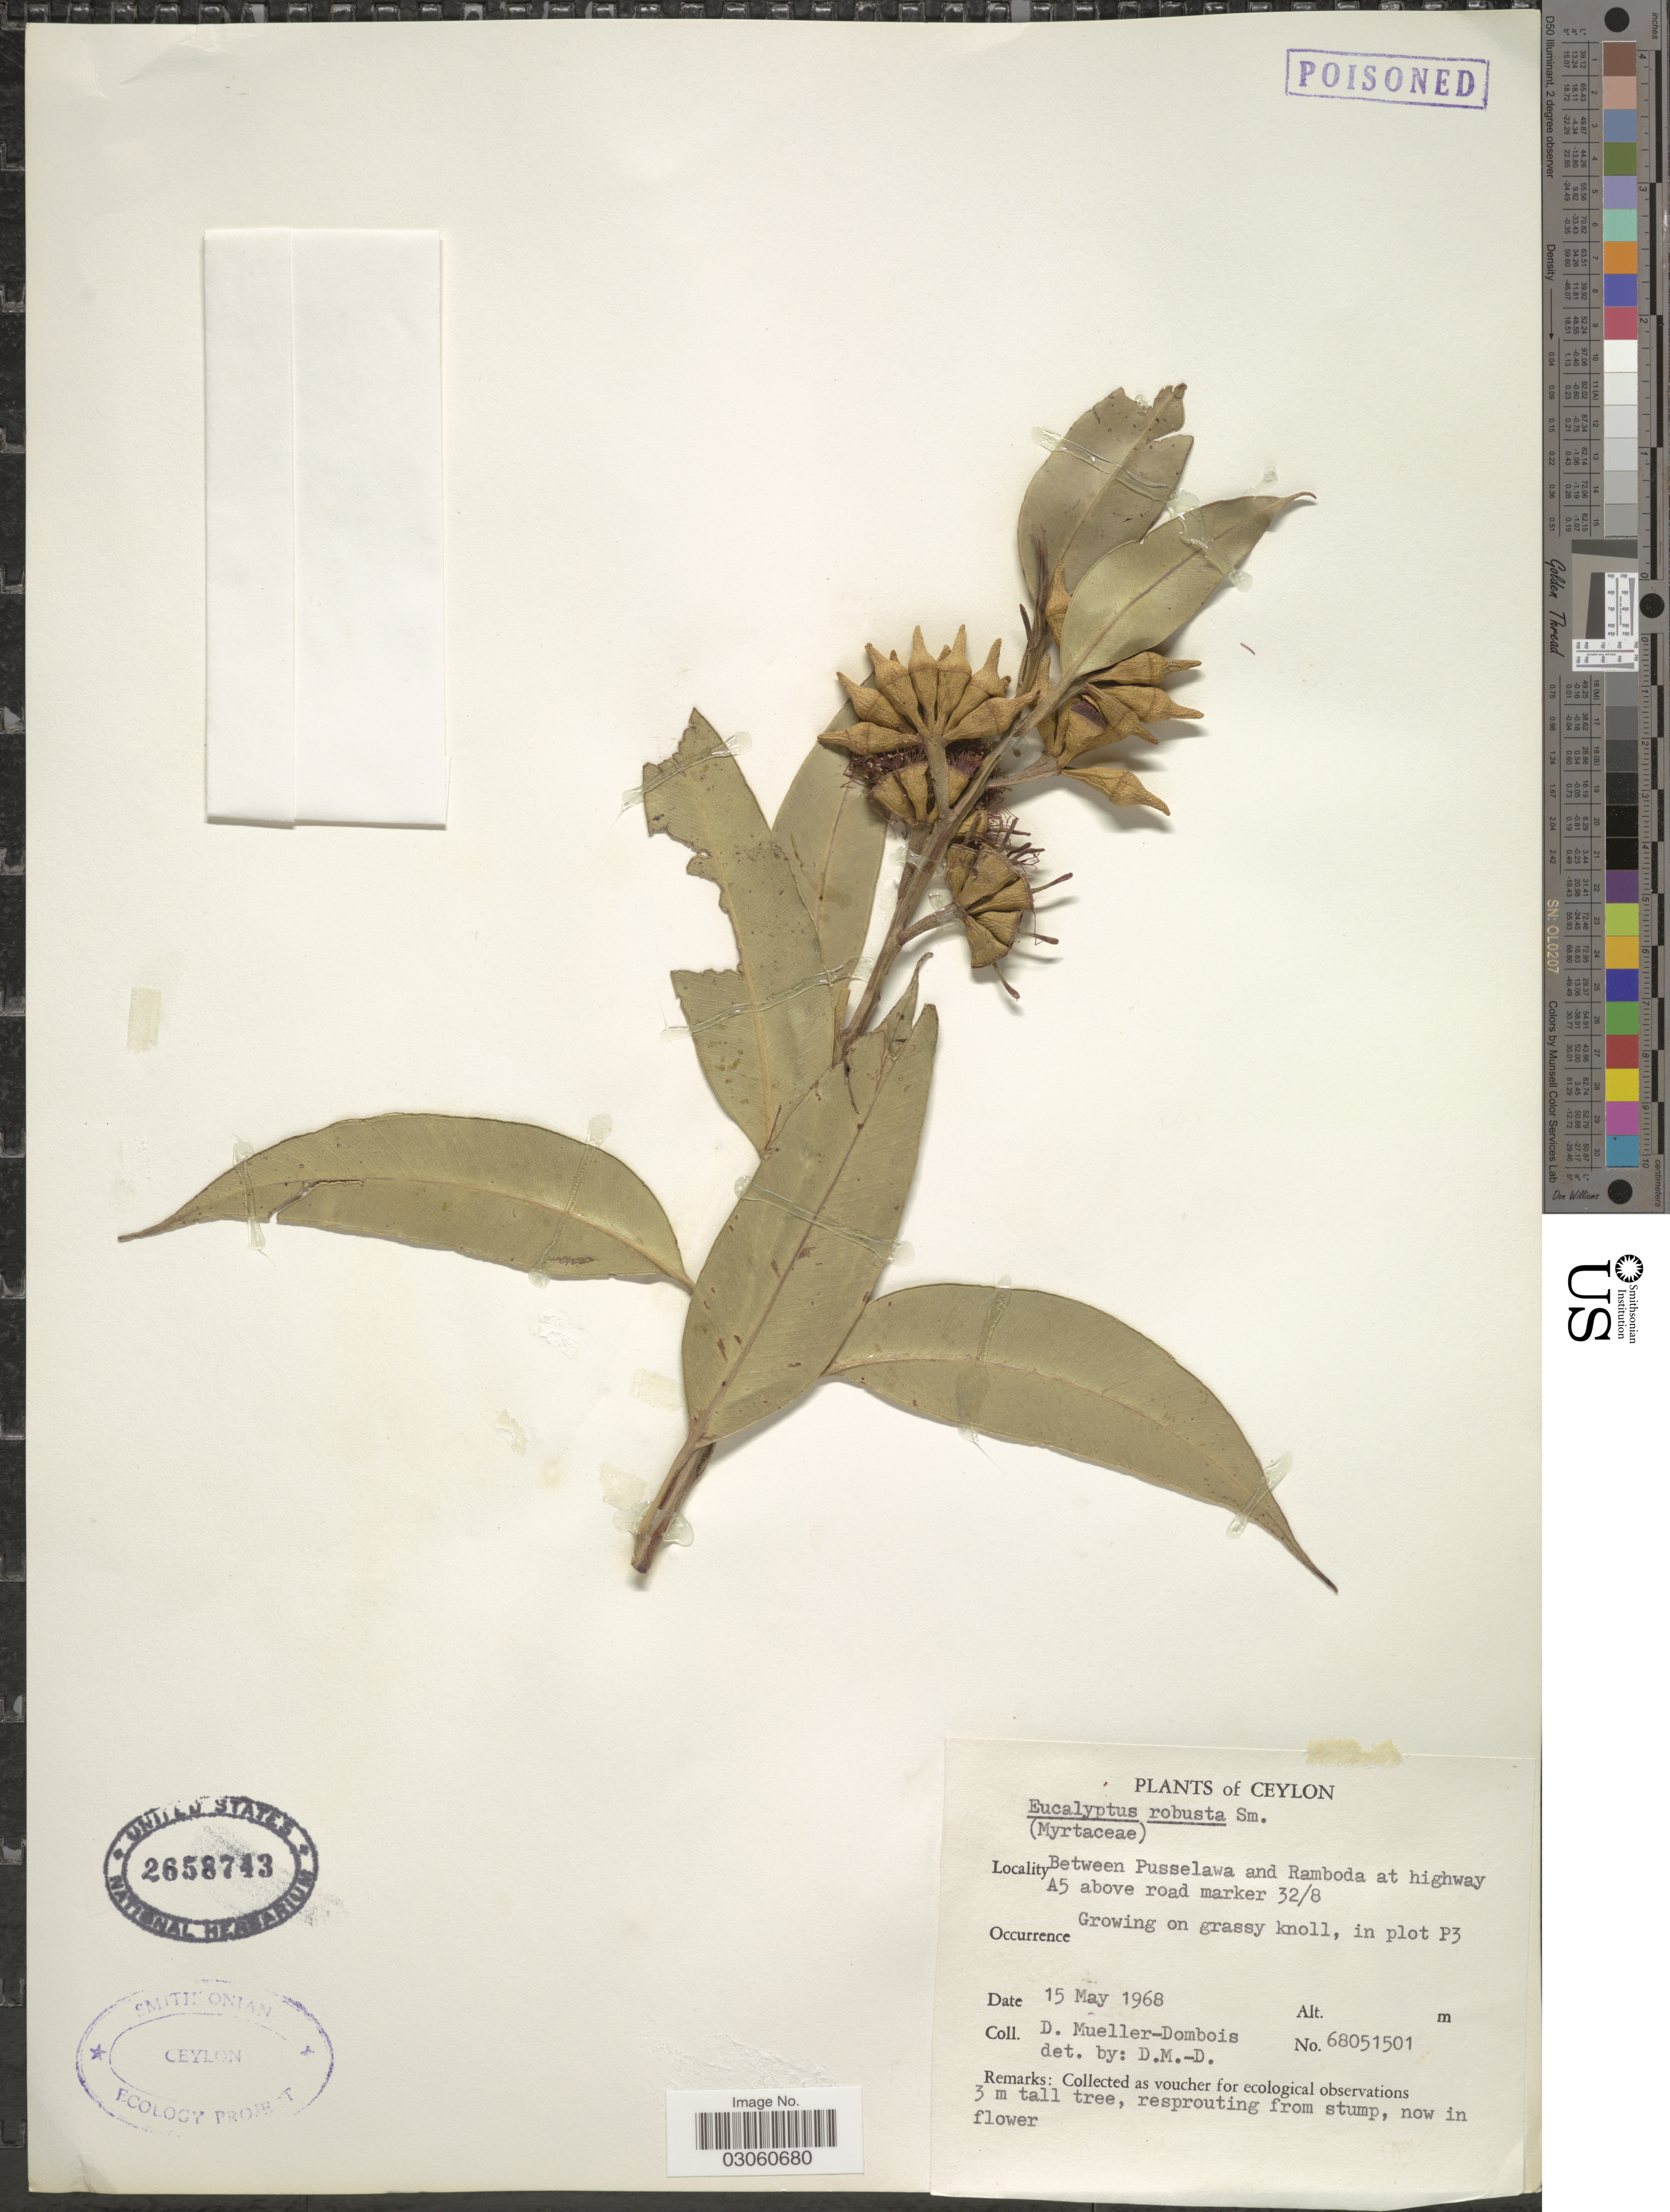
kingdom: Plantae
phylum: Tracheophyta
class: Magnoliopsida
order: Myrtales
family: Myrtaceae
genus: Eucalyptus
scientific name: Eucalyptus robusta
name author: Sm.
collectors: D. Mueller-Dombois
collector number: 68051501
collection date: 1968-05-15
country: Sri Lanka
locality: Ceylon. Between Pusselawa and Ramboda at highway A5 above road marker 32/8. Growing on grassy knoll, in plot P3.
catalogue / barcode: US 2658743